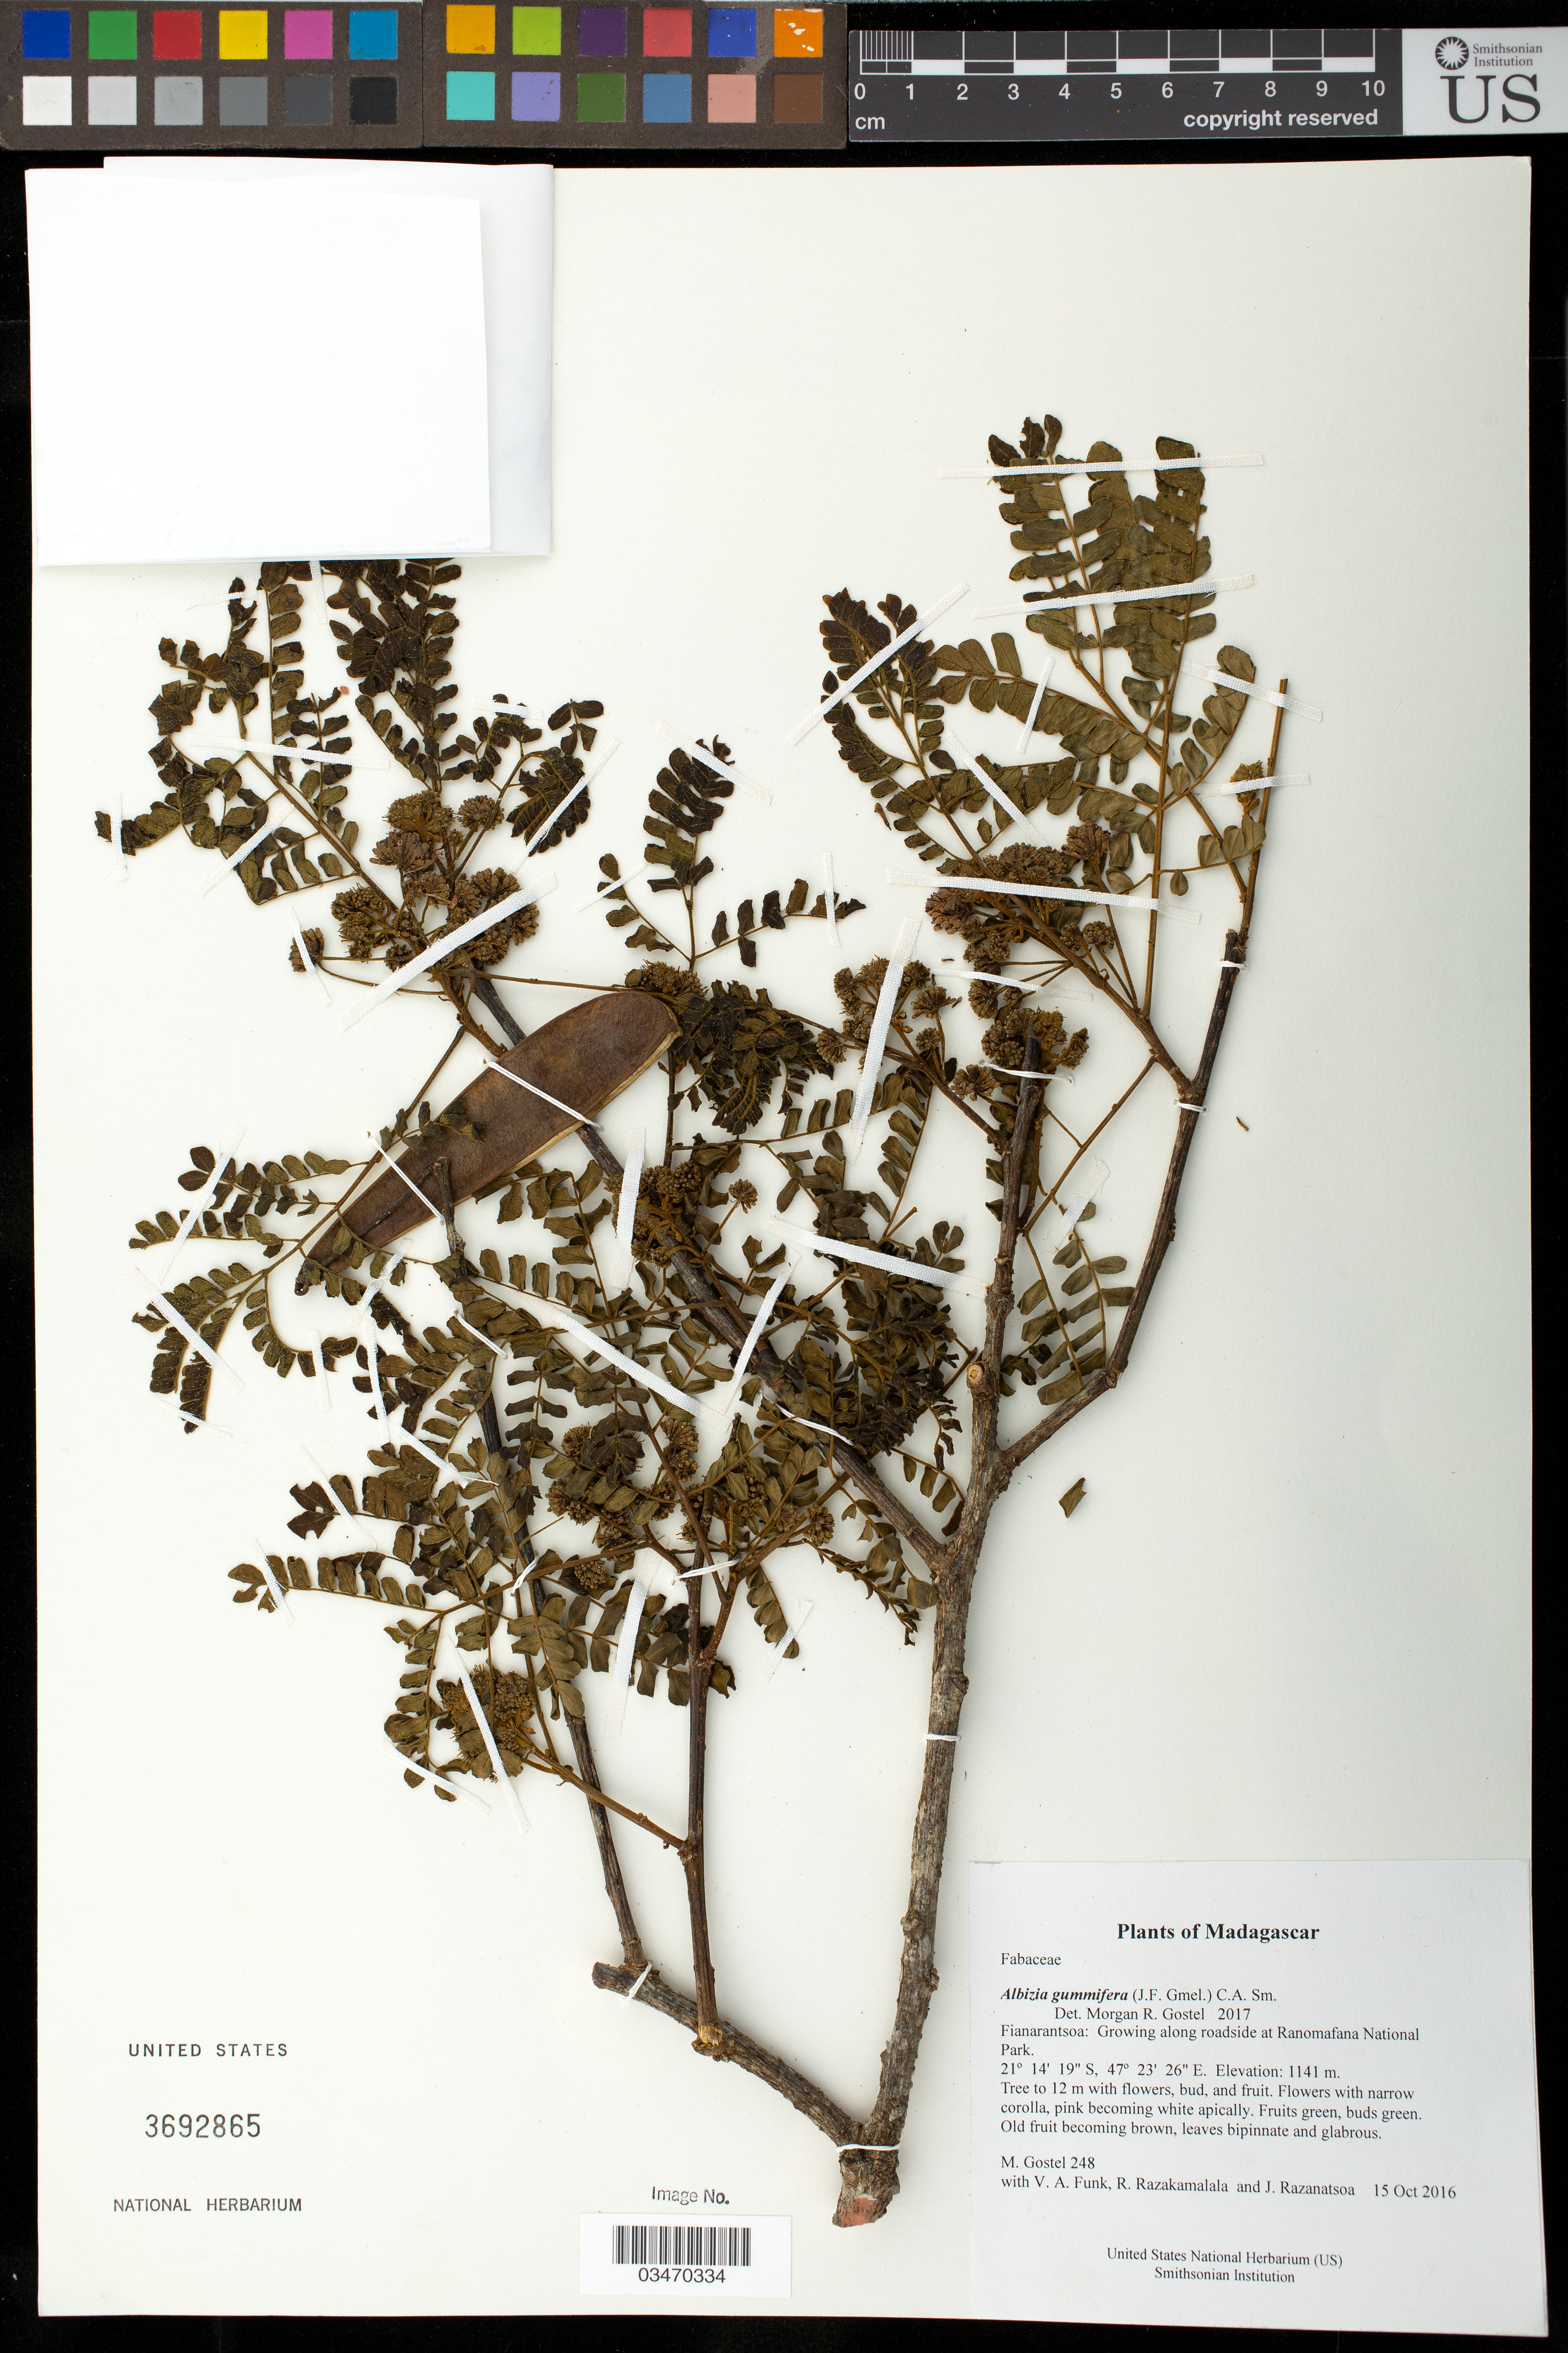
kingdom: Plantae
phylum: Tracheophyta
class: Magnoliopsida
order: Fabales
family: Fabaceae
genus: Albizia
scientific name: Albizia gummifera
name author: (J.F. Gmel.) C.A. Sm.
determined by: Gostel, Morgan R., (BRIT), Botanical Research Institute of Texas (UNITED STATES)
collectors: V. Funk, R. Razakamalala & J. Razanatsoa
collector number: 248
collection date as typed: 15 Oct 2016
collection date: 2016-10-15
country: Madagascar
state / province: Haute Matsiatra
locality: Growing along roadside at Ranomafana National Park.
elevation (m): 1141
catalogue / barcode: US 3692865